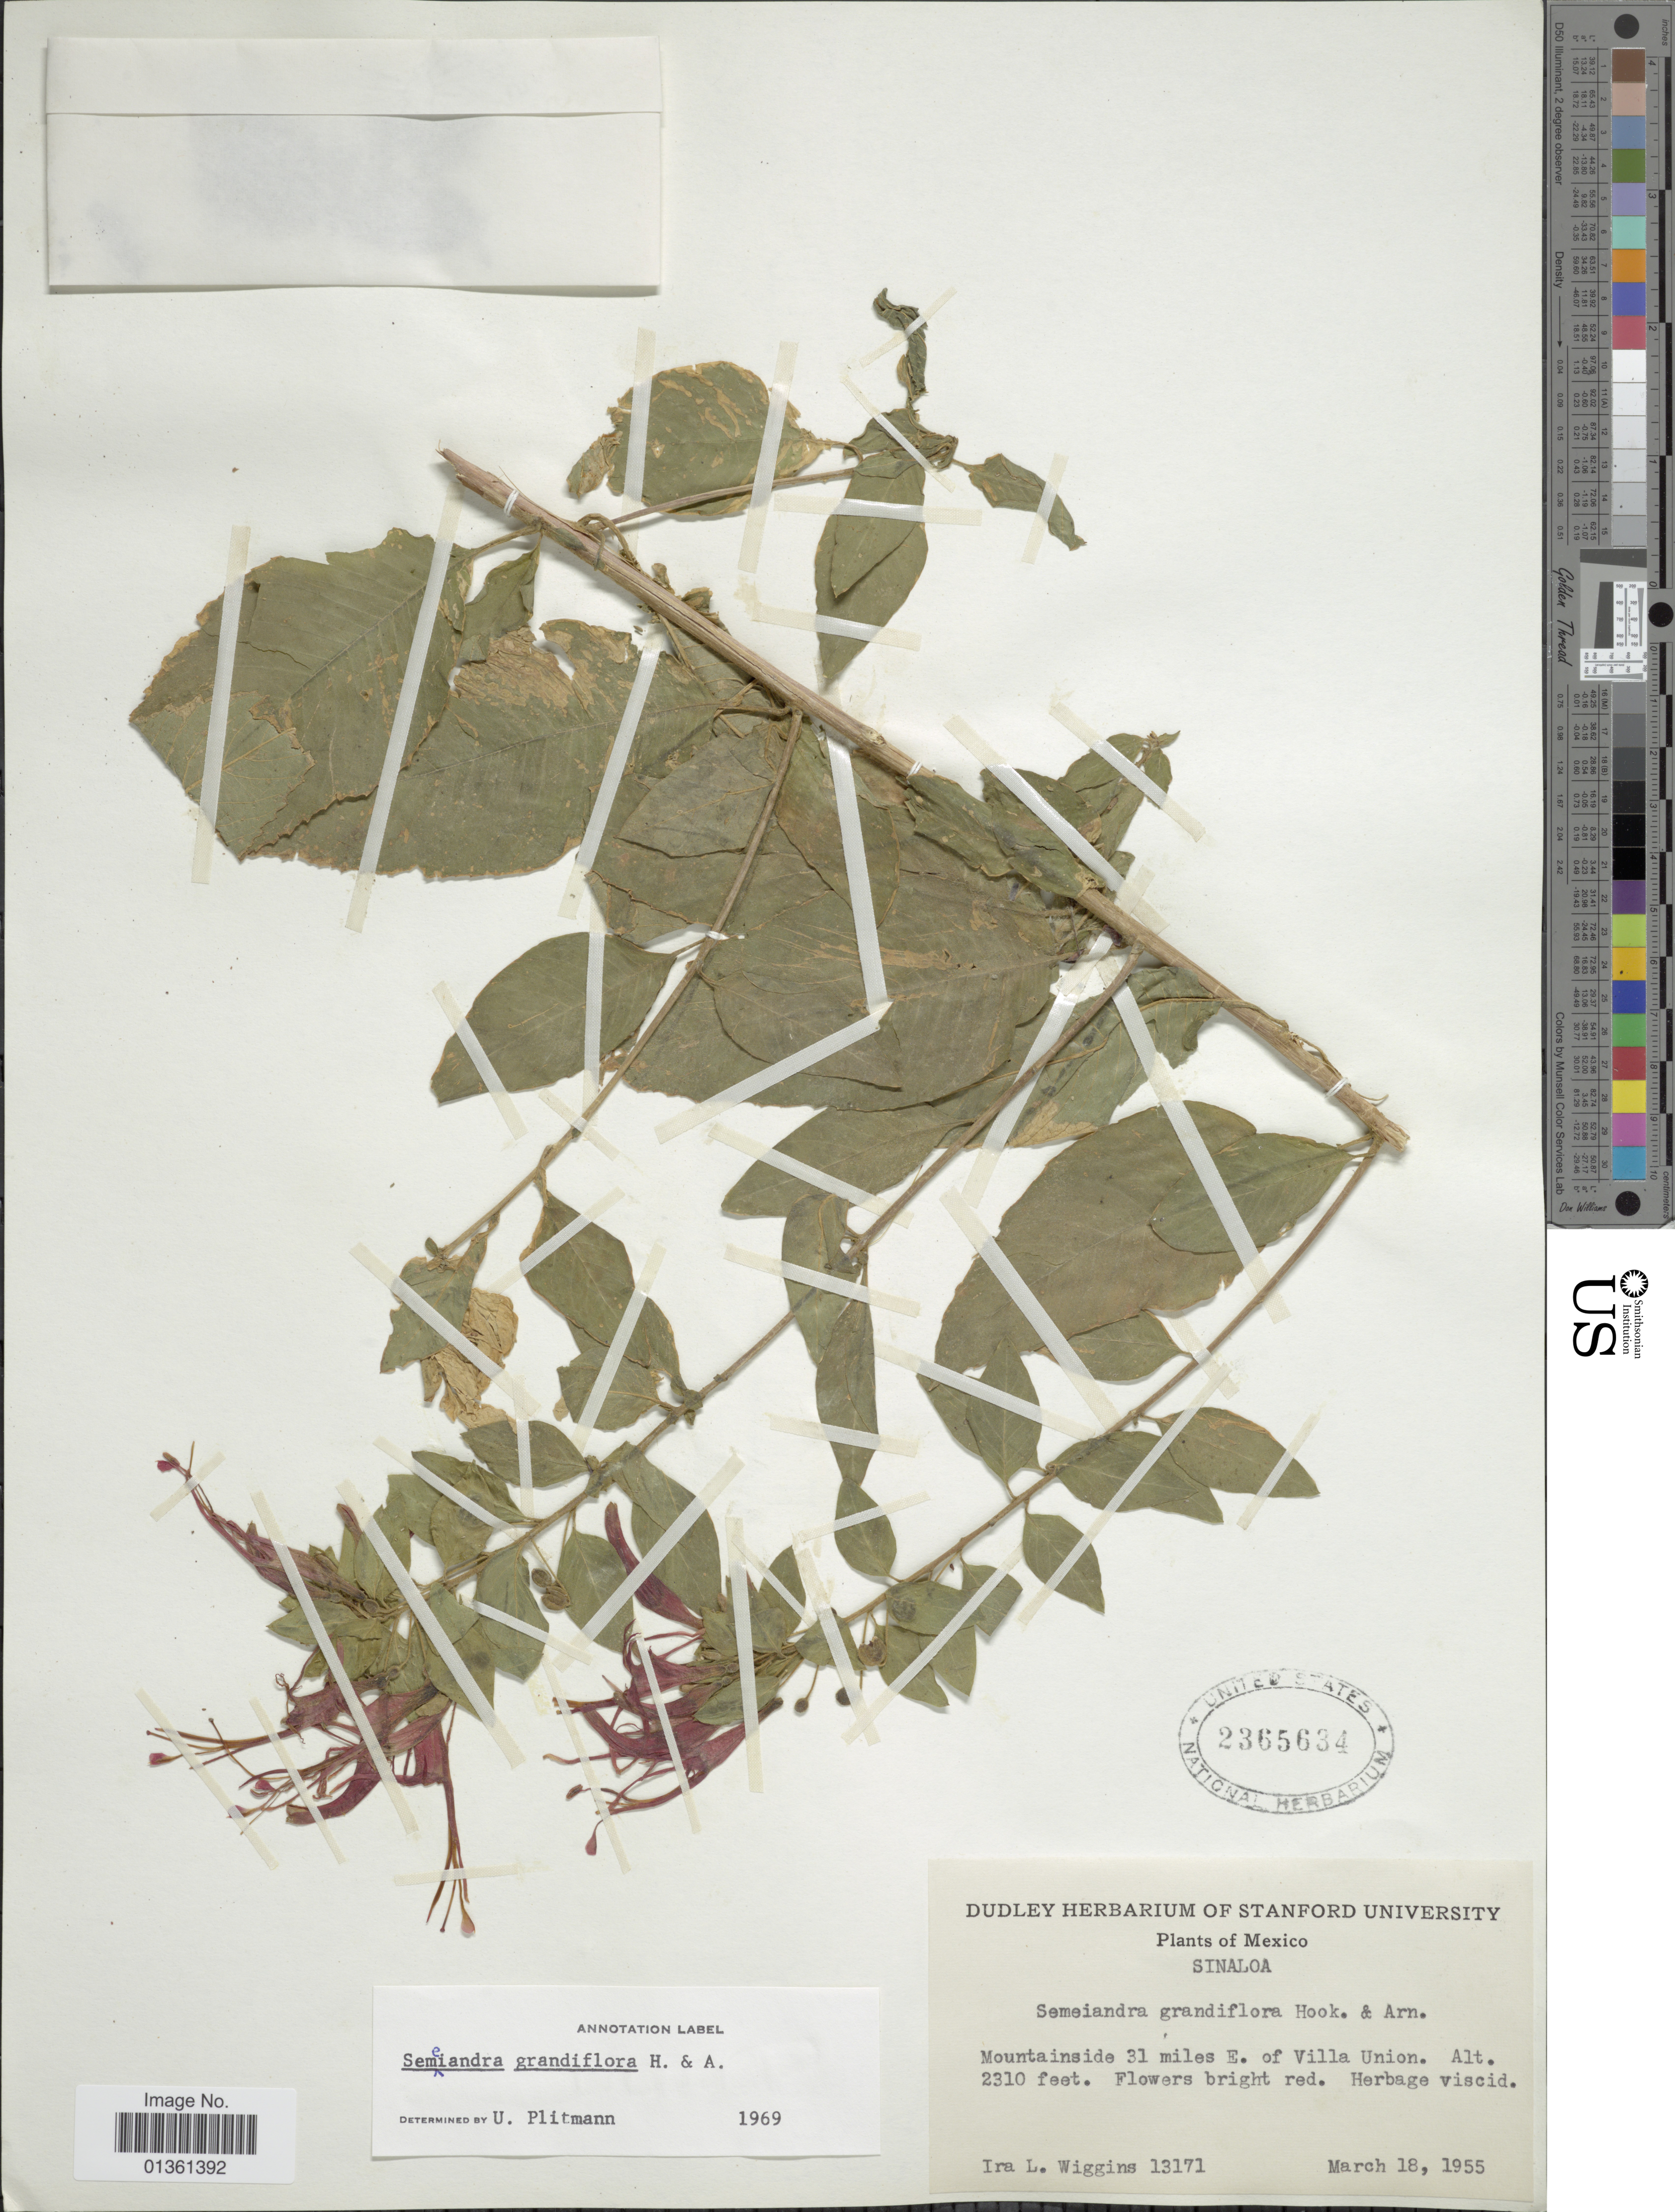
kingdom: Plantae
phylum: Tracheophyta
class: Magnoliopsida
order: Myrtales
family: Onagraceae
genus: Lopezia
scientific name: Lopezia semeiandra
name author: Plitmann et al.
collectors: I. L. Wiggins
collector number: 13171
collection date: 1955-03-18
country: Mexico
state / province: Sinaloa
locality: Mountainside 31 miles E. of Villa Union.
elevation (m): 704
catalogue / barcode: US 2365634